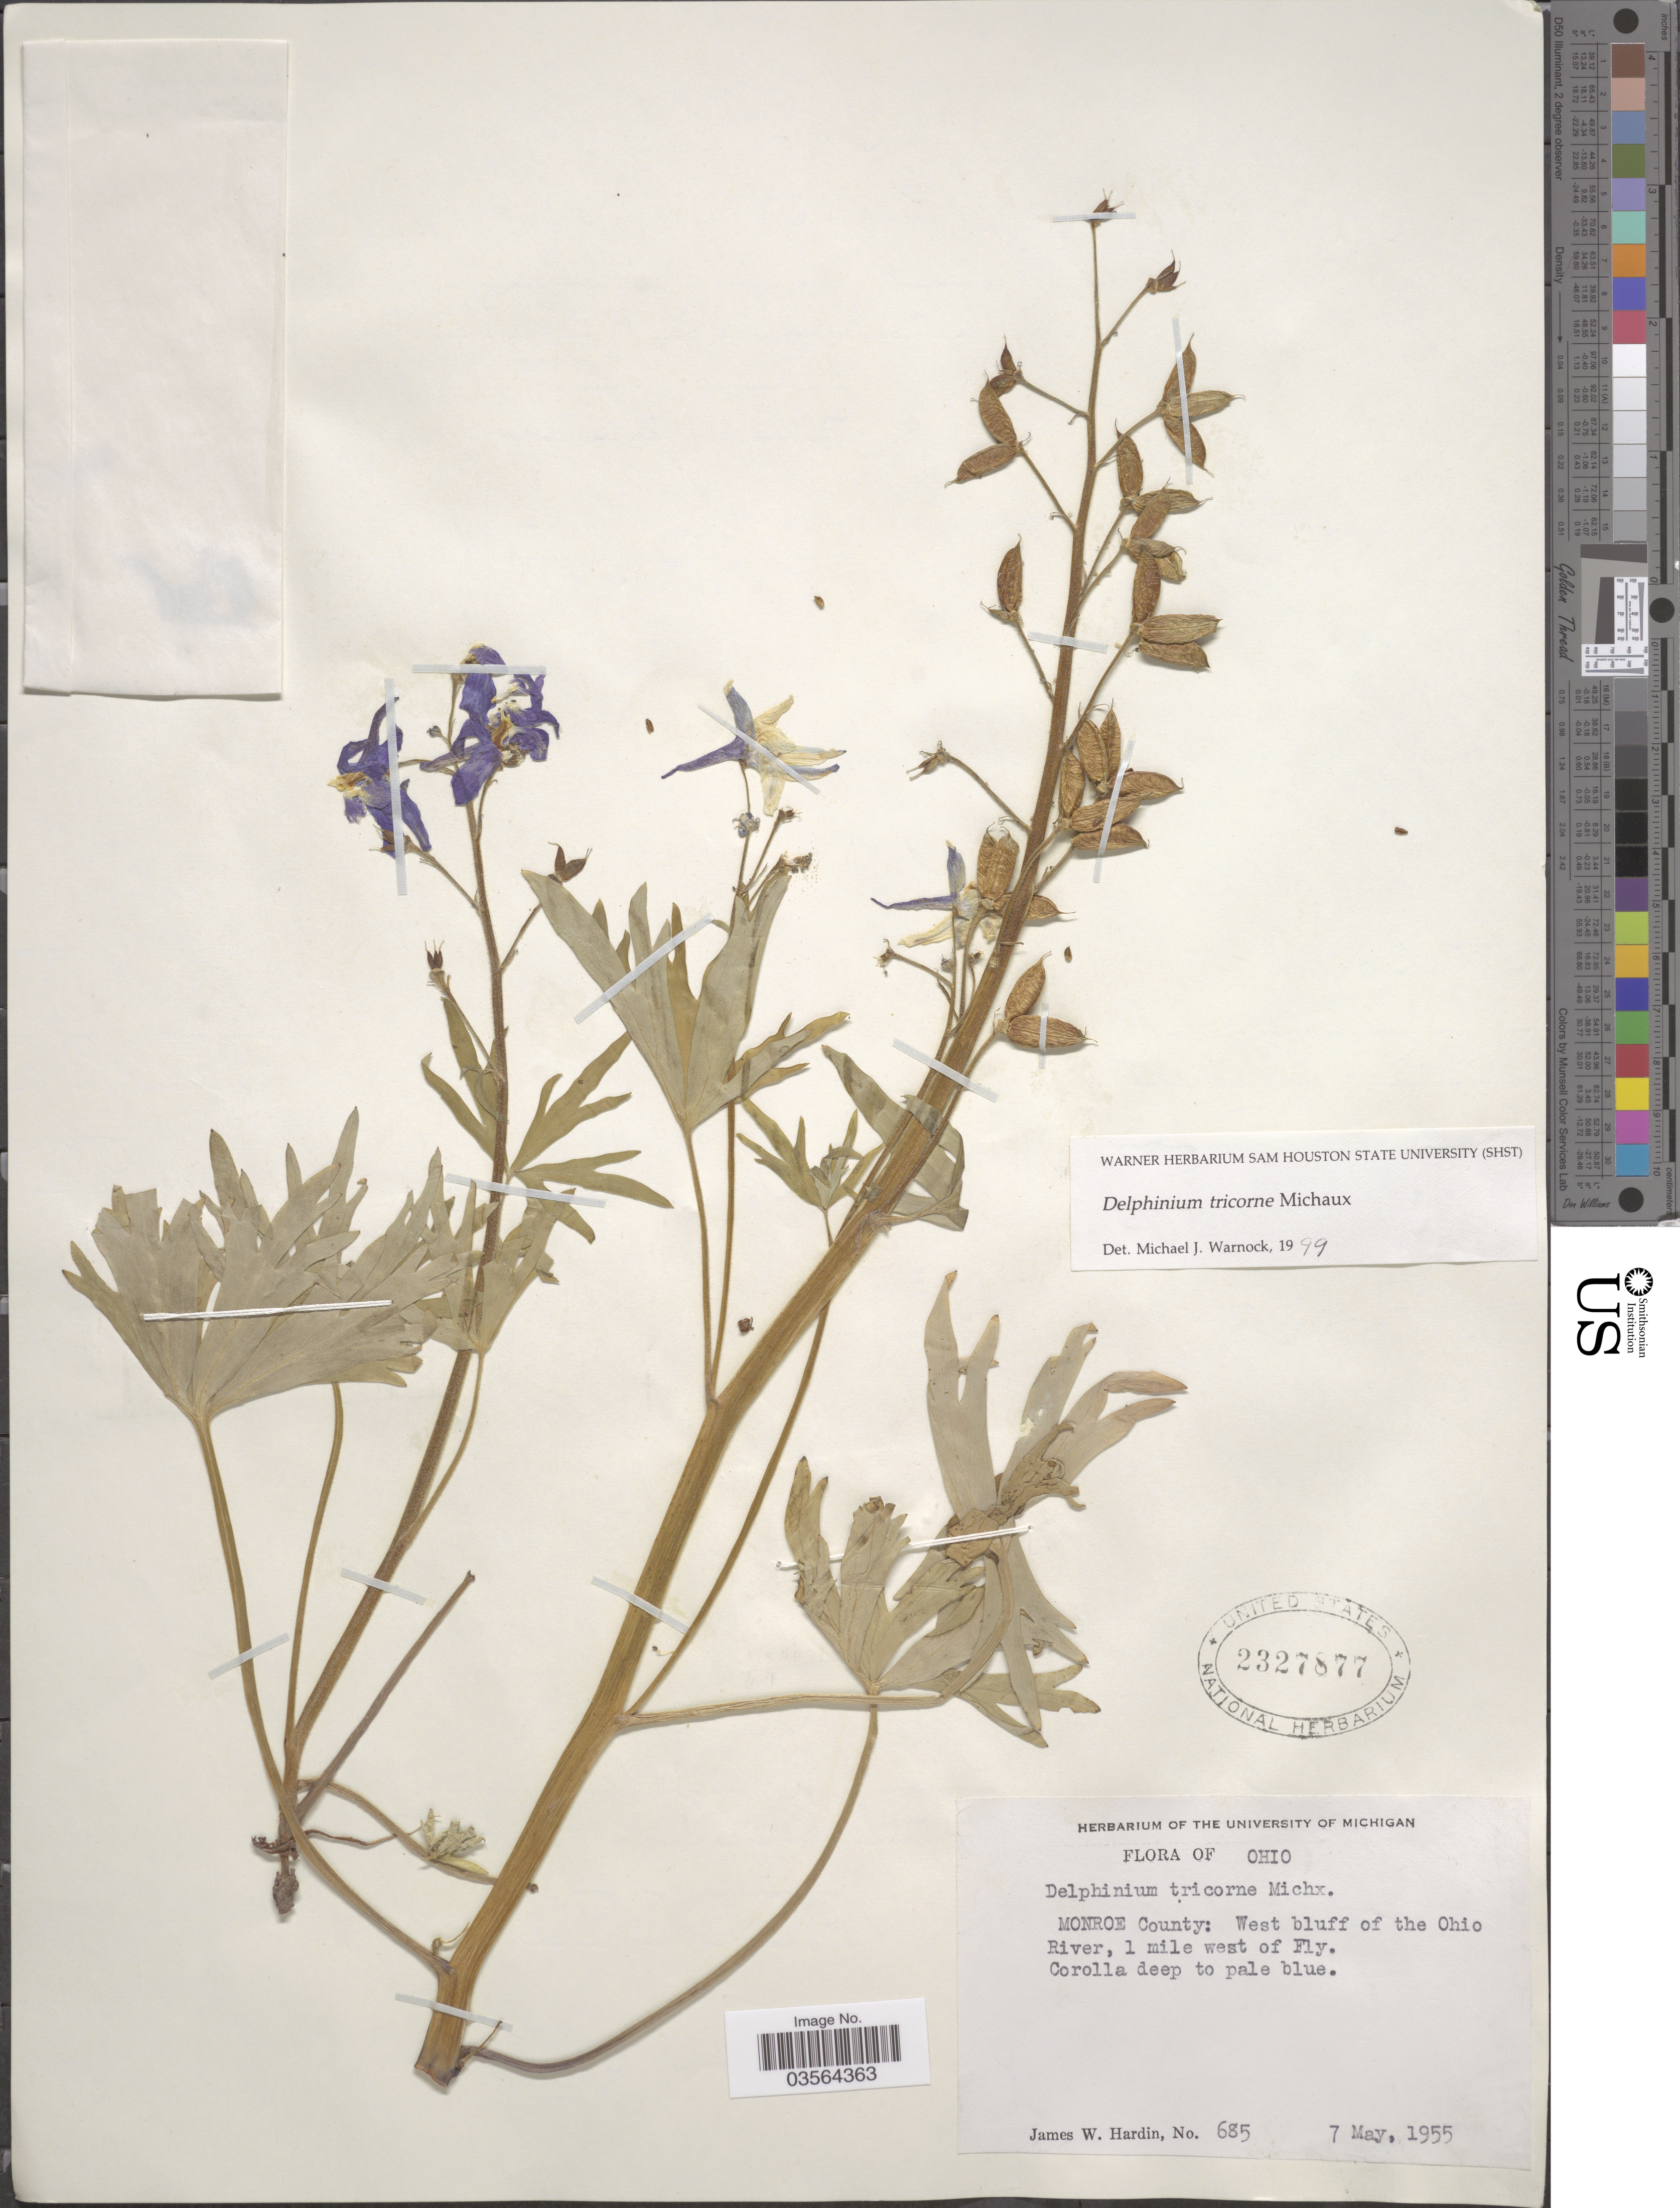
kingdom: Plantae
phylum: Tracheophyta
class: Magnoliopsida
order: Ranunculales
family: Ranunculaceae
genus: Delphinium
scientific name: Delphinium tricorne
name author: Michx.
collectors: J. W. Hardin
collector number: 685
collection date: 1955-05-07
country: United States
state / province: Ohio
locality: Monroe County: West bluff of the Ohio River, 1 mile west of Fly.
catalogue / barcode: US 2327877